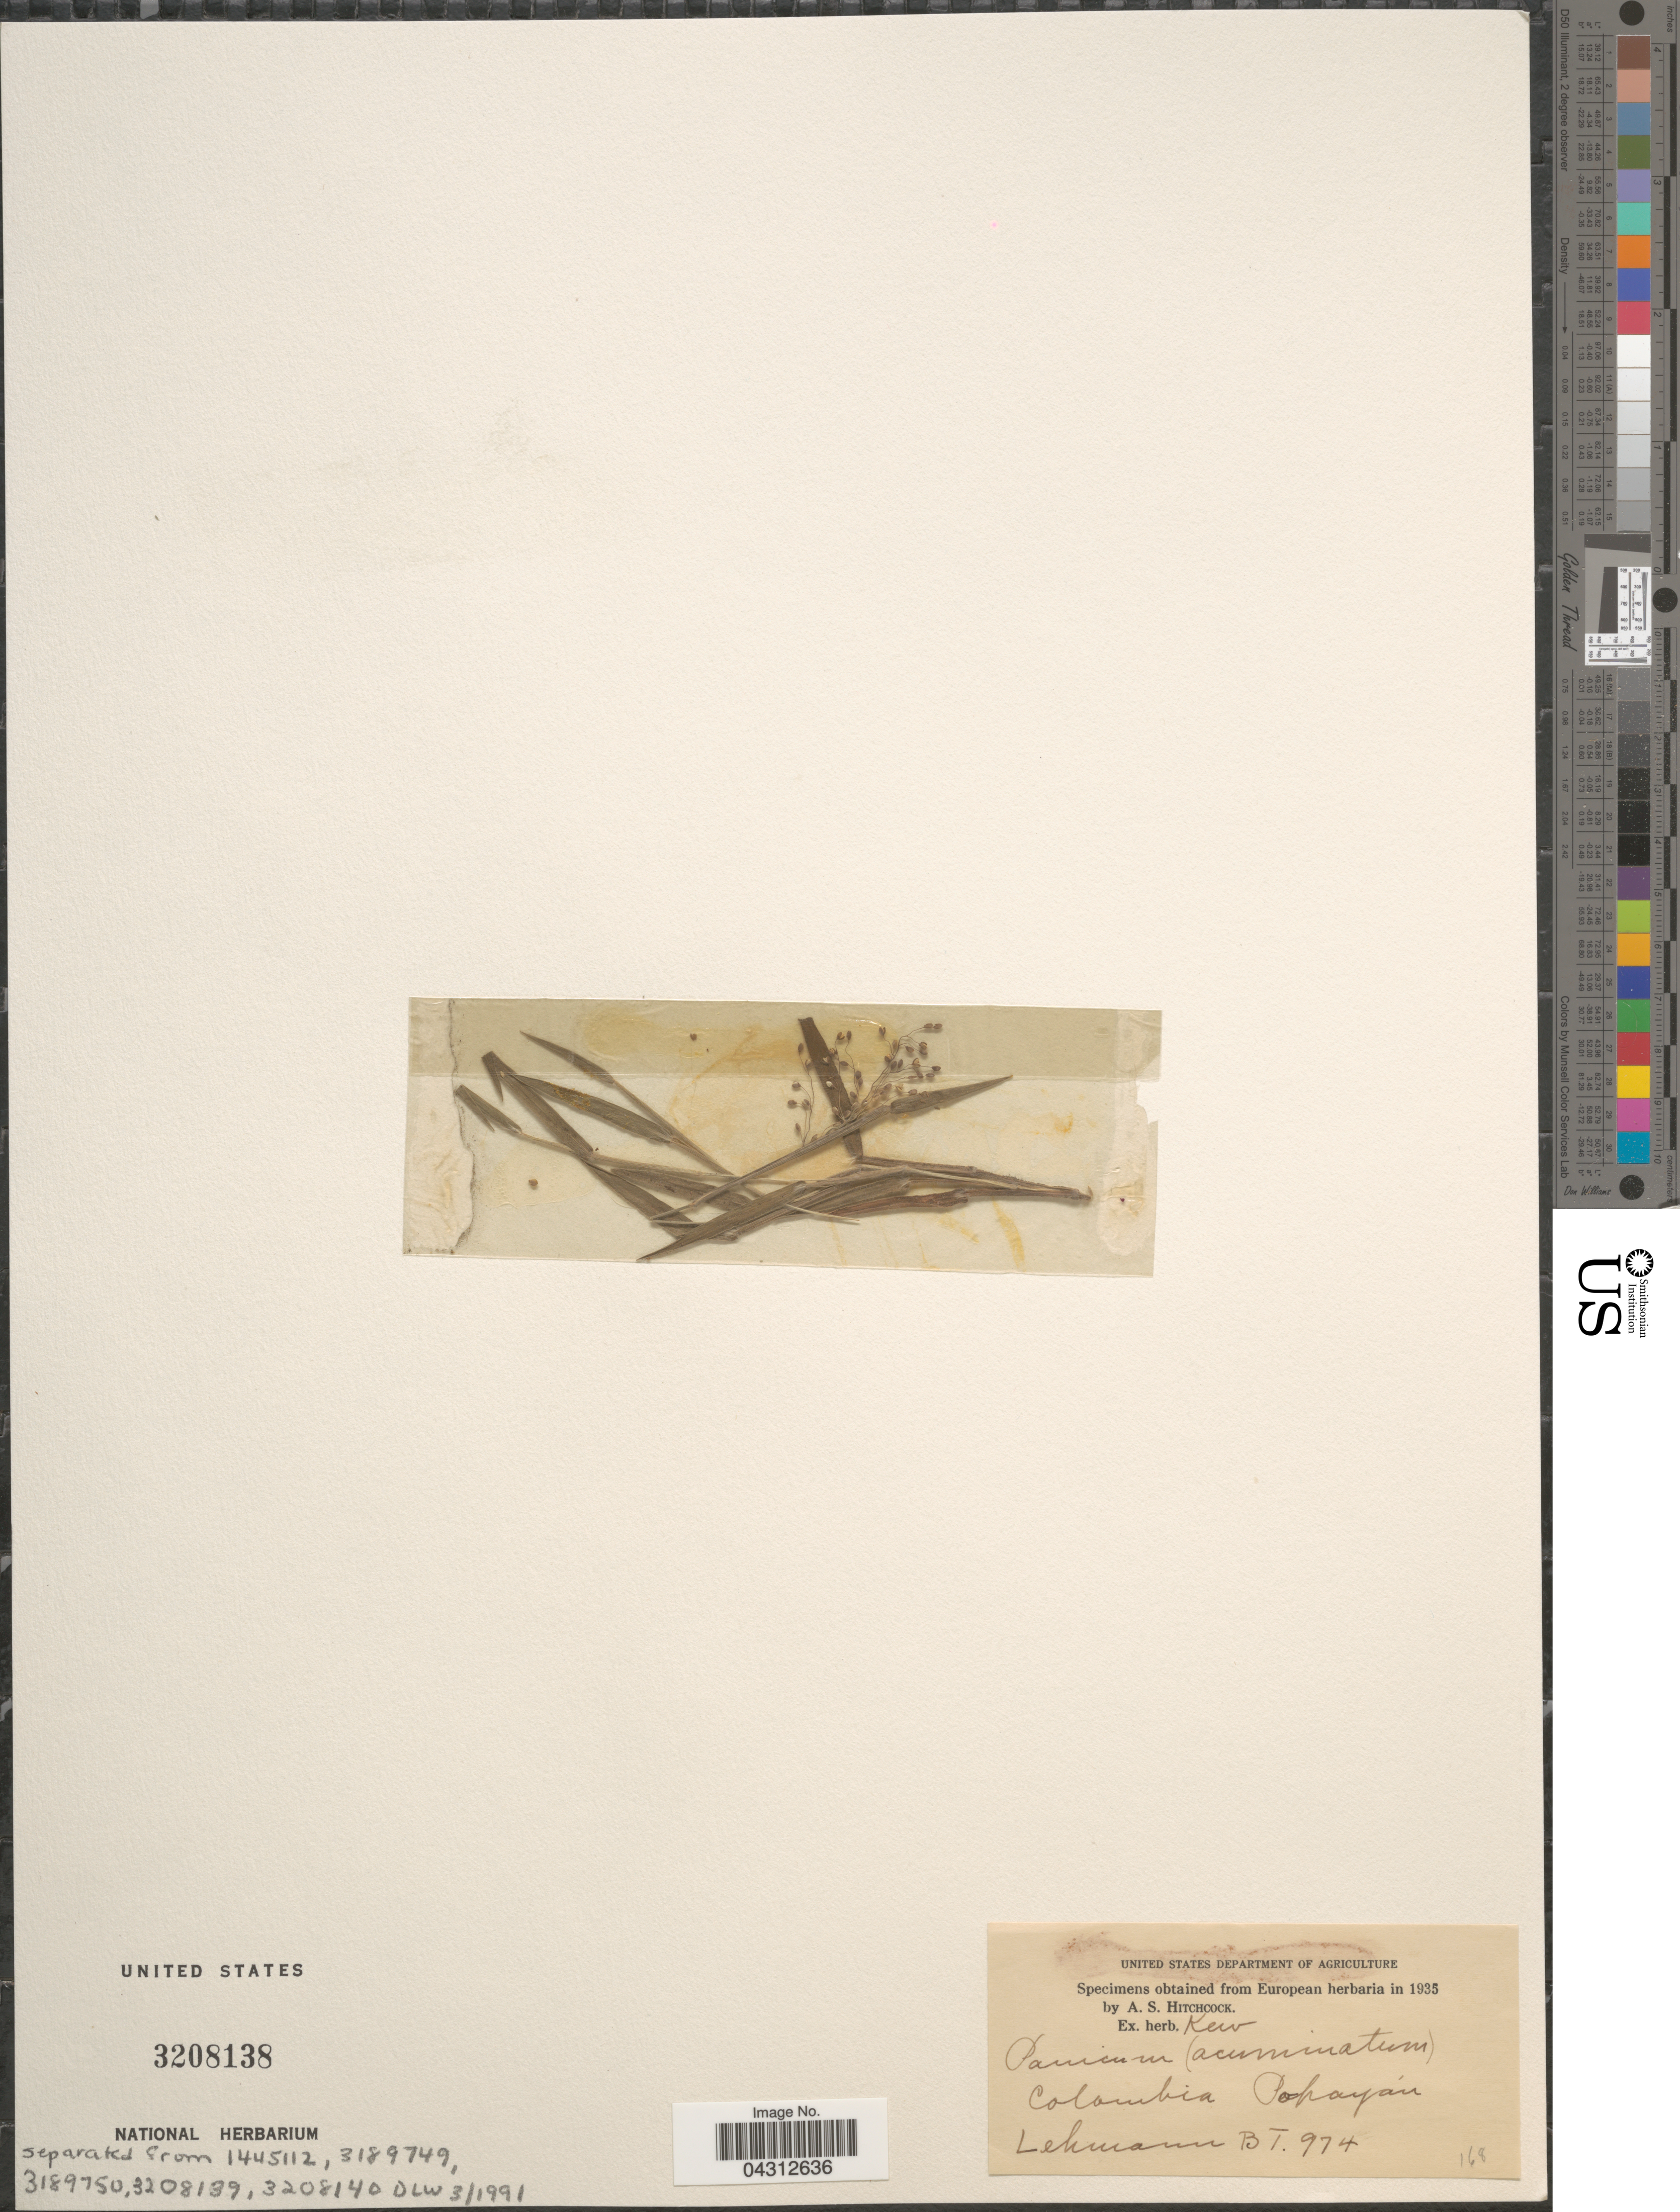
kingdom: Plantae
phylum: Tracheophyta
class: Liliopsida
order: Poales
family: Poaceae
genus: Panicum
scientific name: Panicum acuminatum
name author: Sw.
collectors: B. Lehmann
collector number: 974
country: Colombia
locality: Popayan.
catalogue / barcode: US 3208138